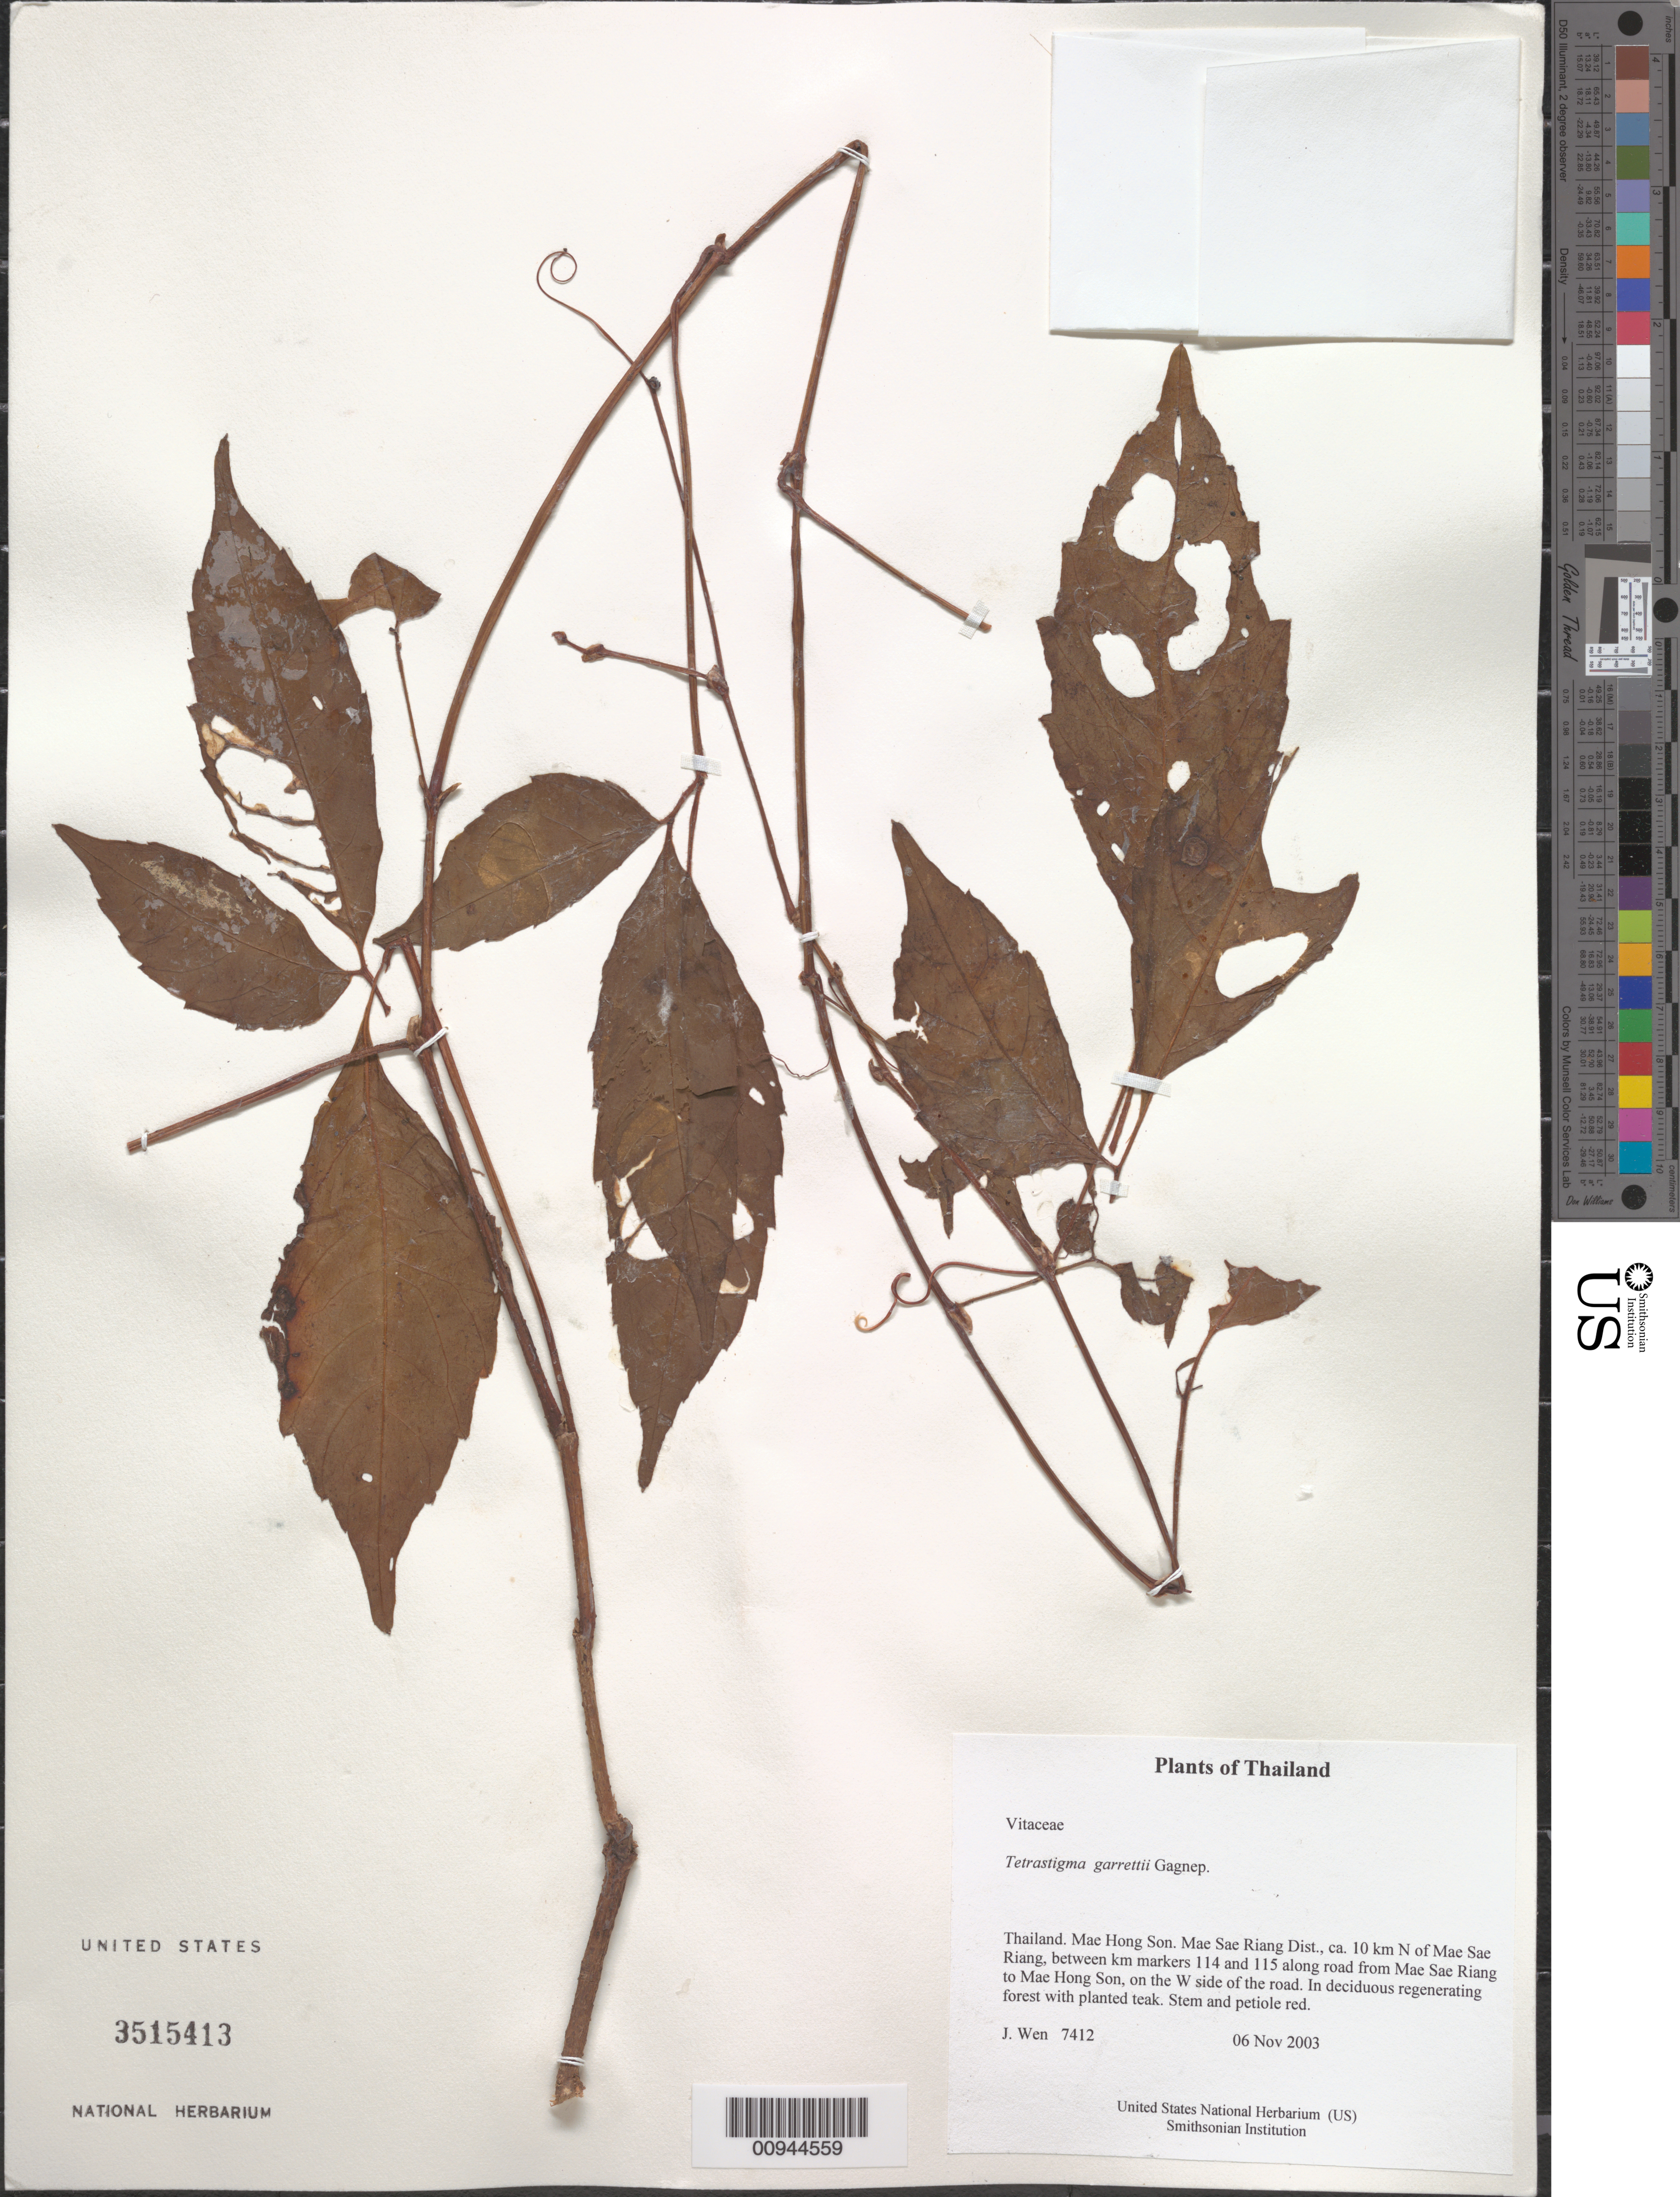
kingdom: Plantae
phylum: Tracheophyta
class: Magnoliopsida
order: Vitales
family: Vitaceae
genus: Tetrastigma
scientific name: Tetrastigma garrettii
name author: Gagnep.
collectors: J. Wen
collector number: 7412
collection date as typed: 06 Nov 2003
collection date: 2003-11-06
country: Thailand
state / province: Mae Hong Son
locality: Mae Sae Riang Dist., ca. 10 km N of Mae Sae Riang, between km markers 114 and 115 along road from Mae Sae Riang to Mae Hong Son, on the W side of the road.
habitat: In deciduous regenerating forest with planted teak.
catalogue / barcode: US 3515413